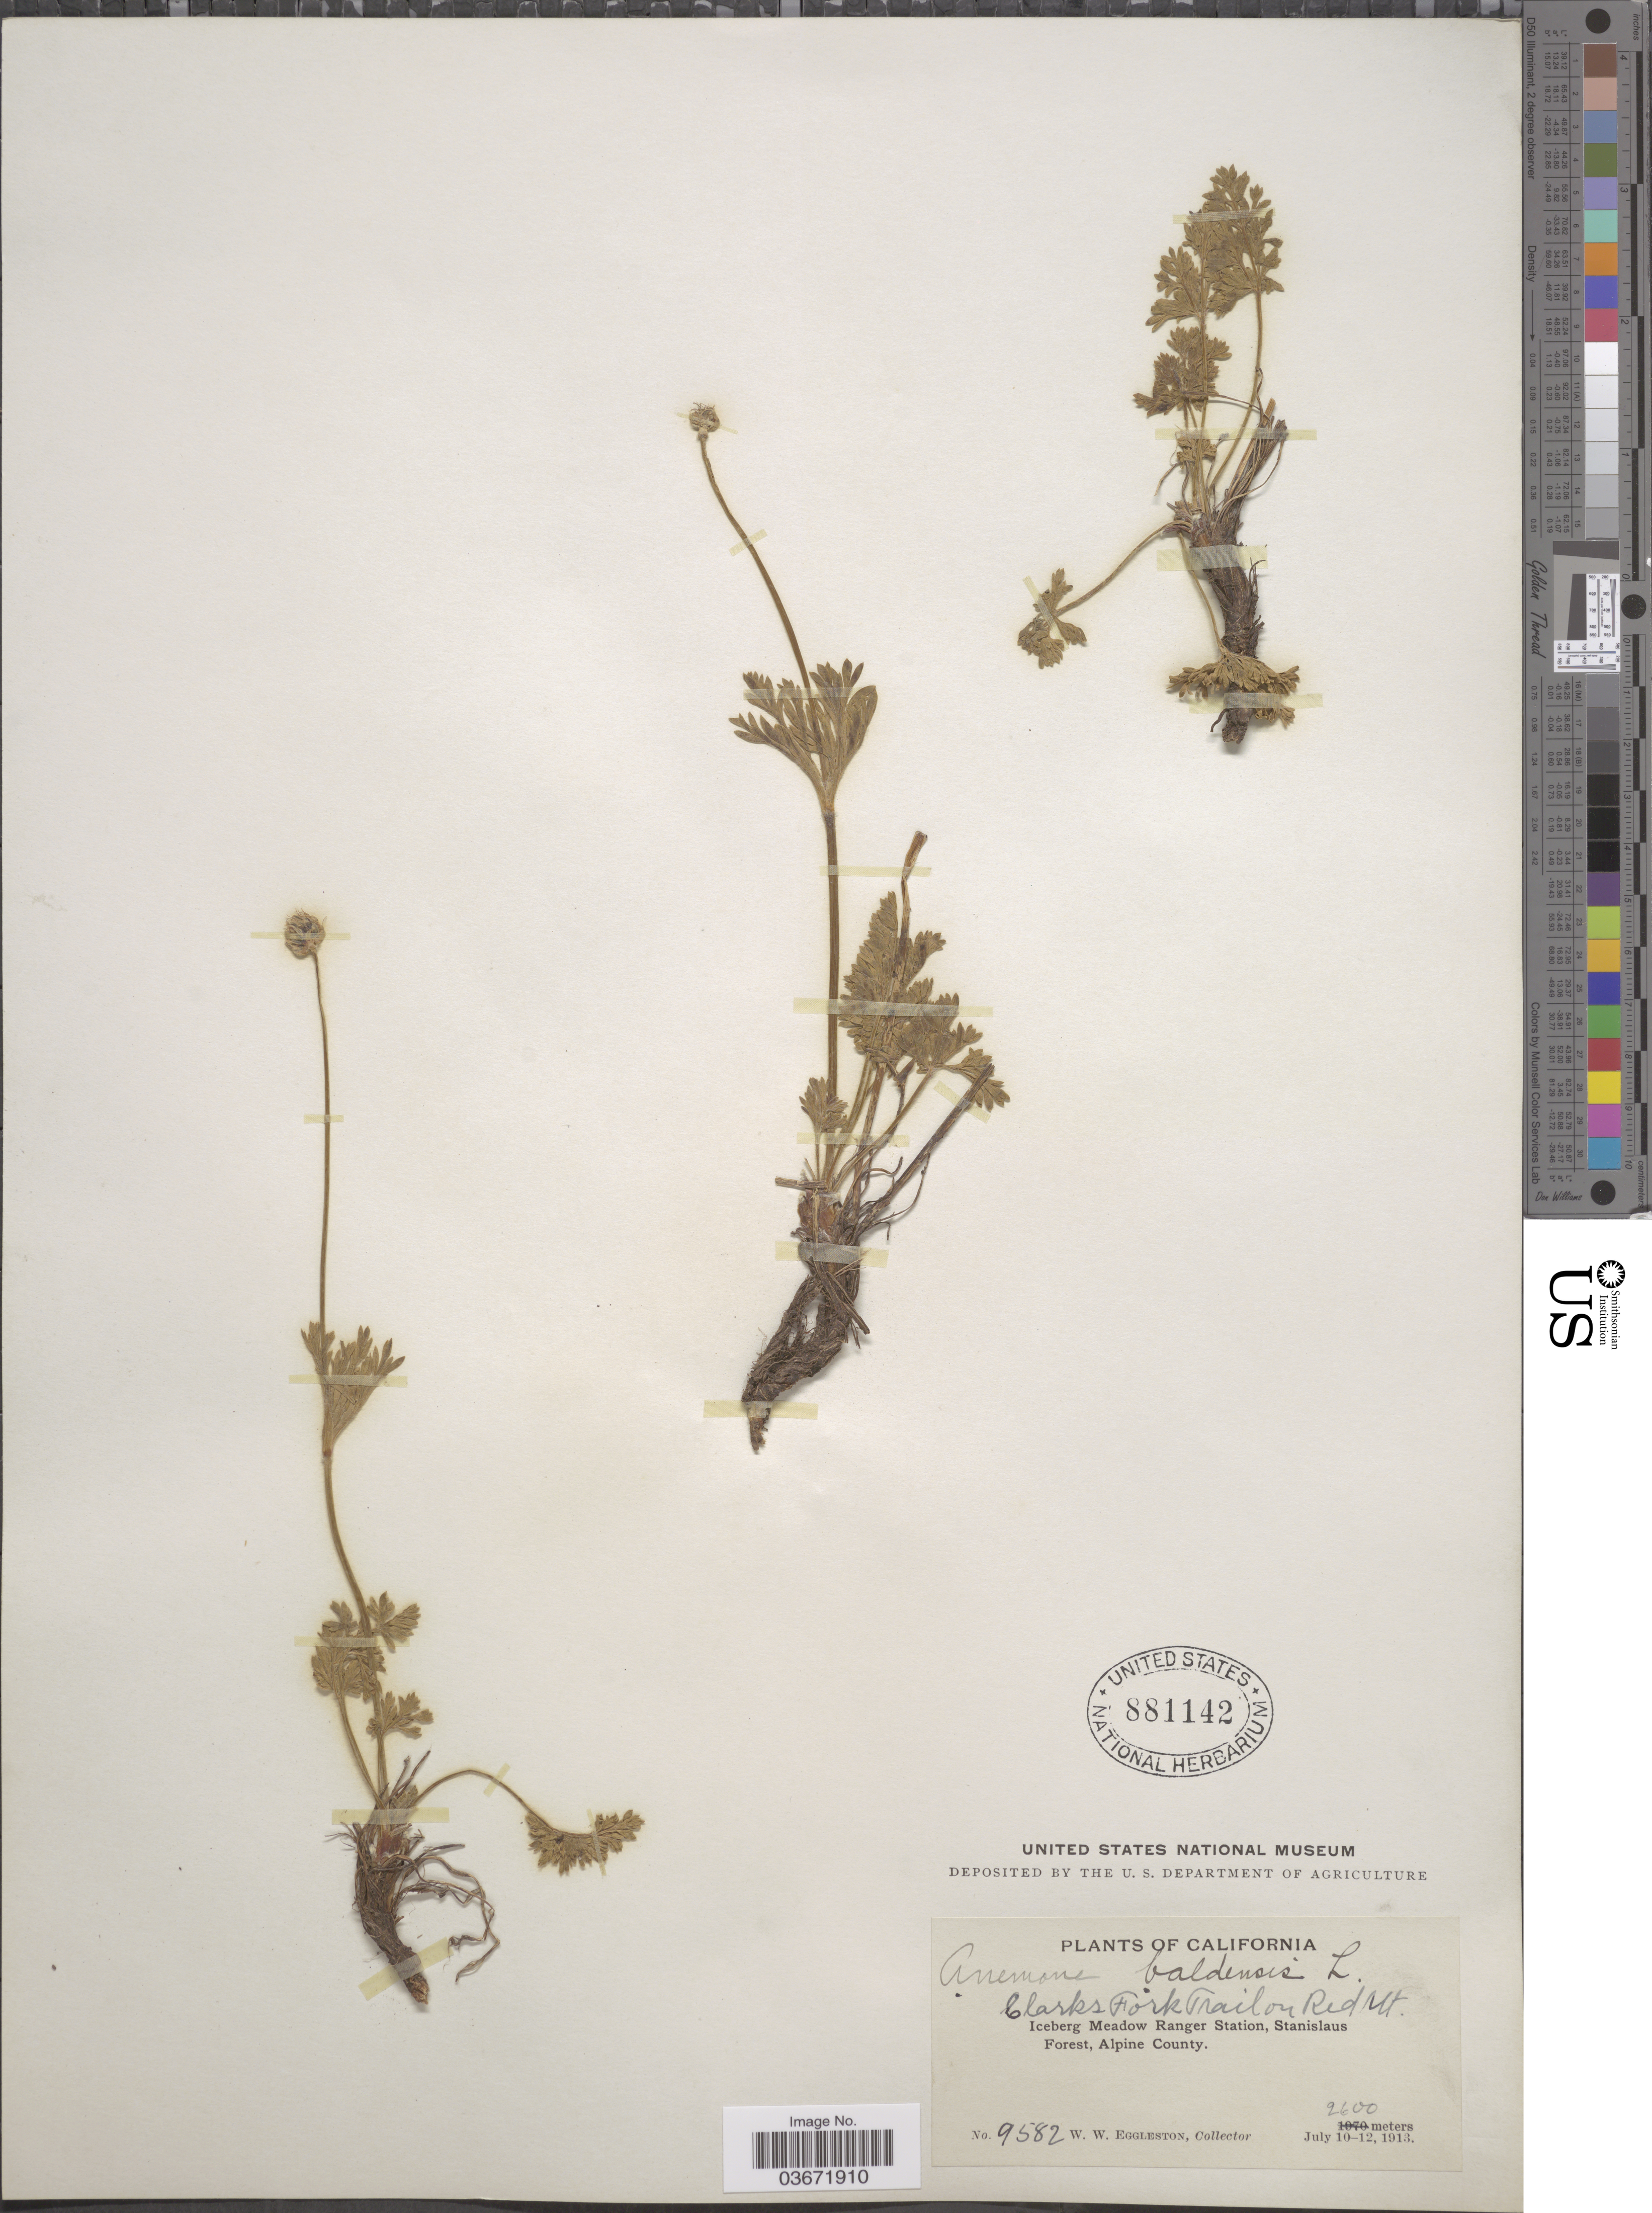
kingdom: Plantae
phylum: Tracheophyta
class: Magnoliopsida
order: Ranunculales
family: Ranunculaceae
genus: Anemone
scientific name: Anemone drummondii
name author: S. Watson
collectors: W. W. Eggleston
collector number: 9582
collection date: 1913-07-10/1913-07-12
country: United States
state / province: California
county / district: Alpine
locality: Clarks Fork Trail on Red Mt. Iceberg Meadow Ranger Station, Stanislaus Forest, Alpine County.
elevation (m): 2600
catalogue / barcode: US 881142